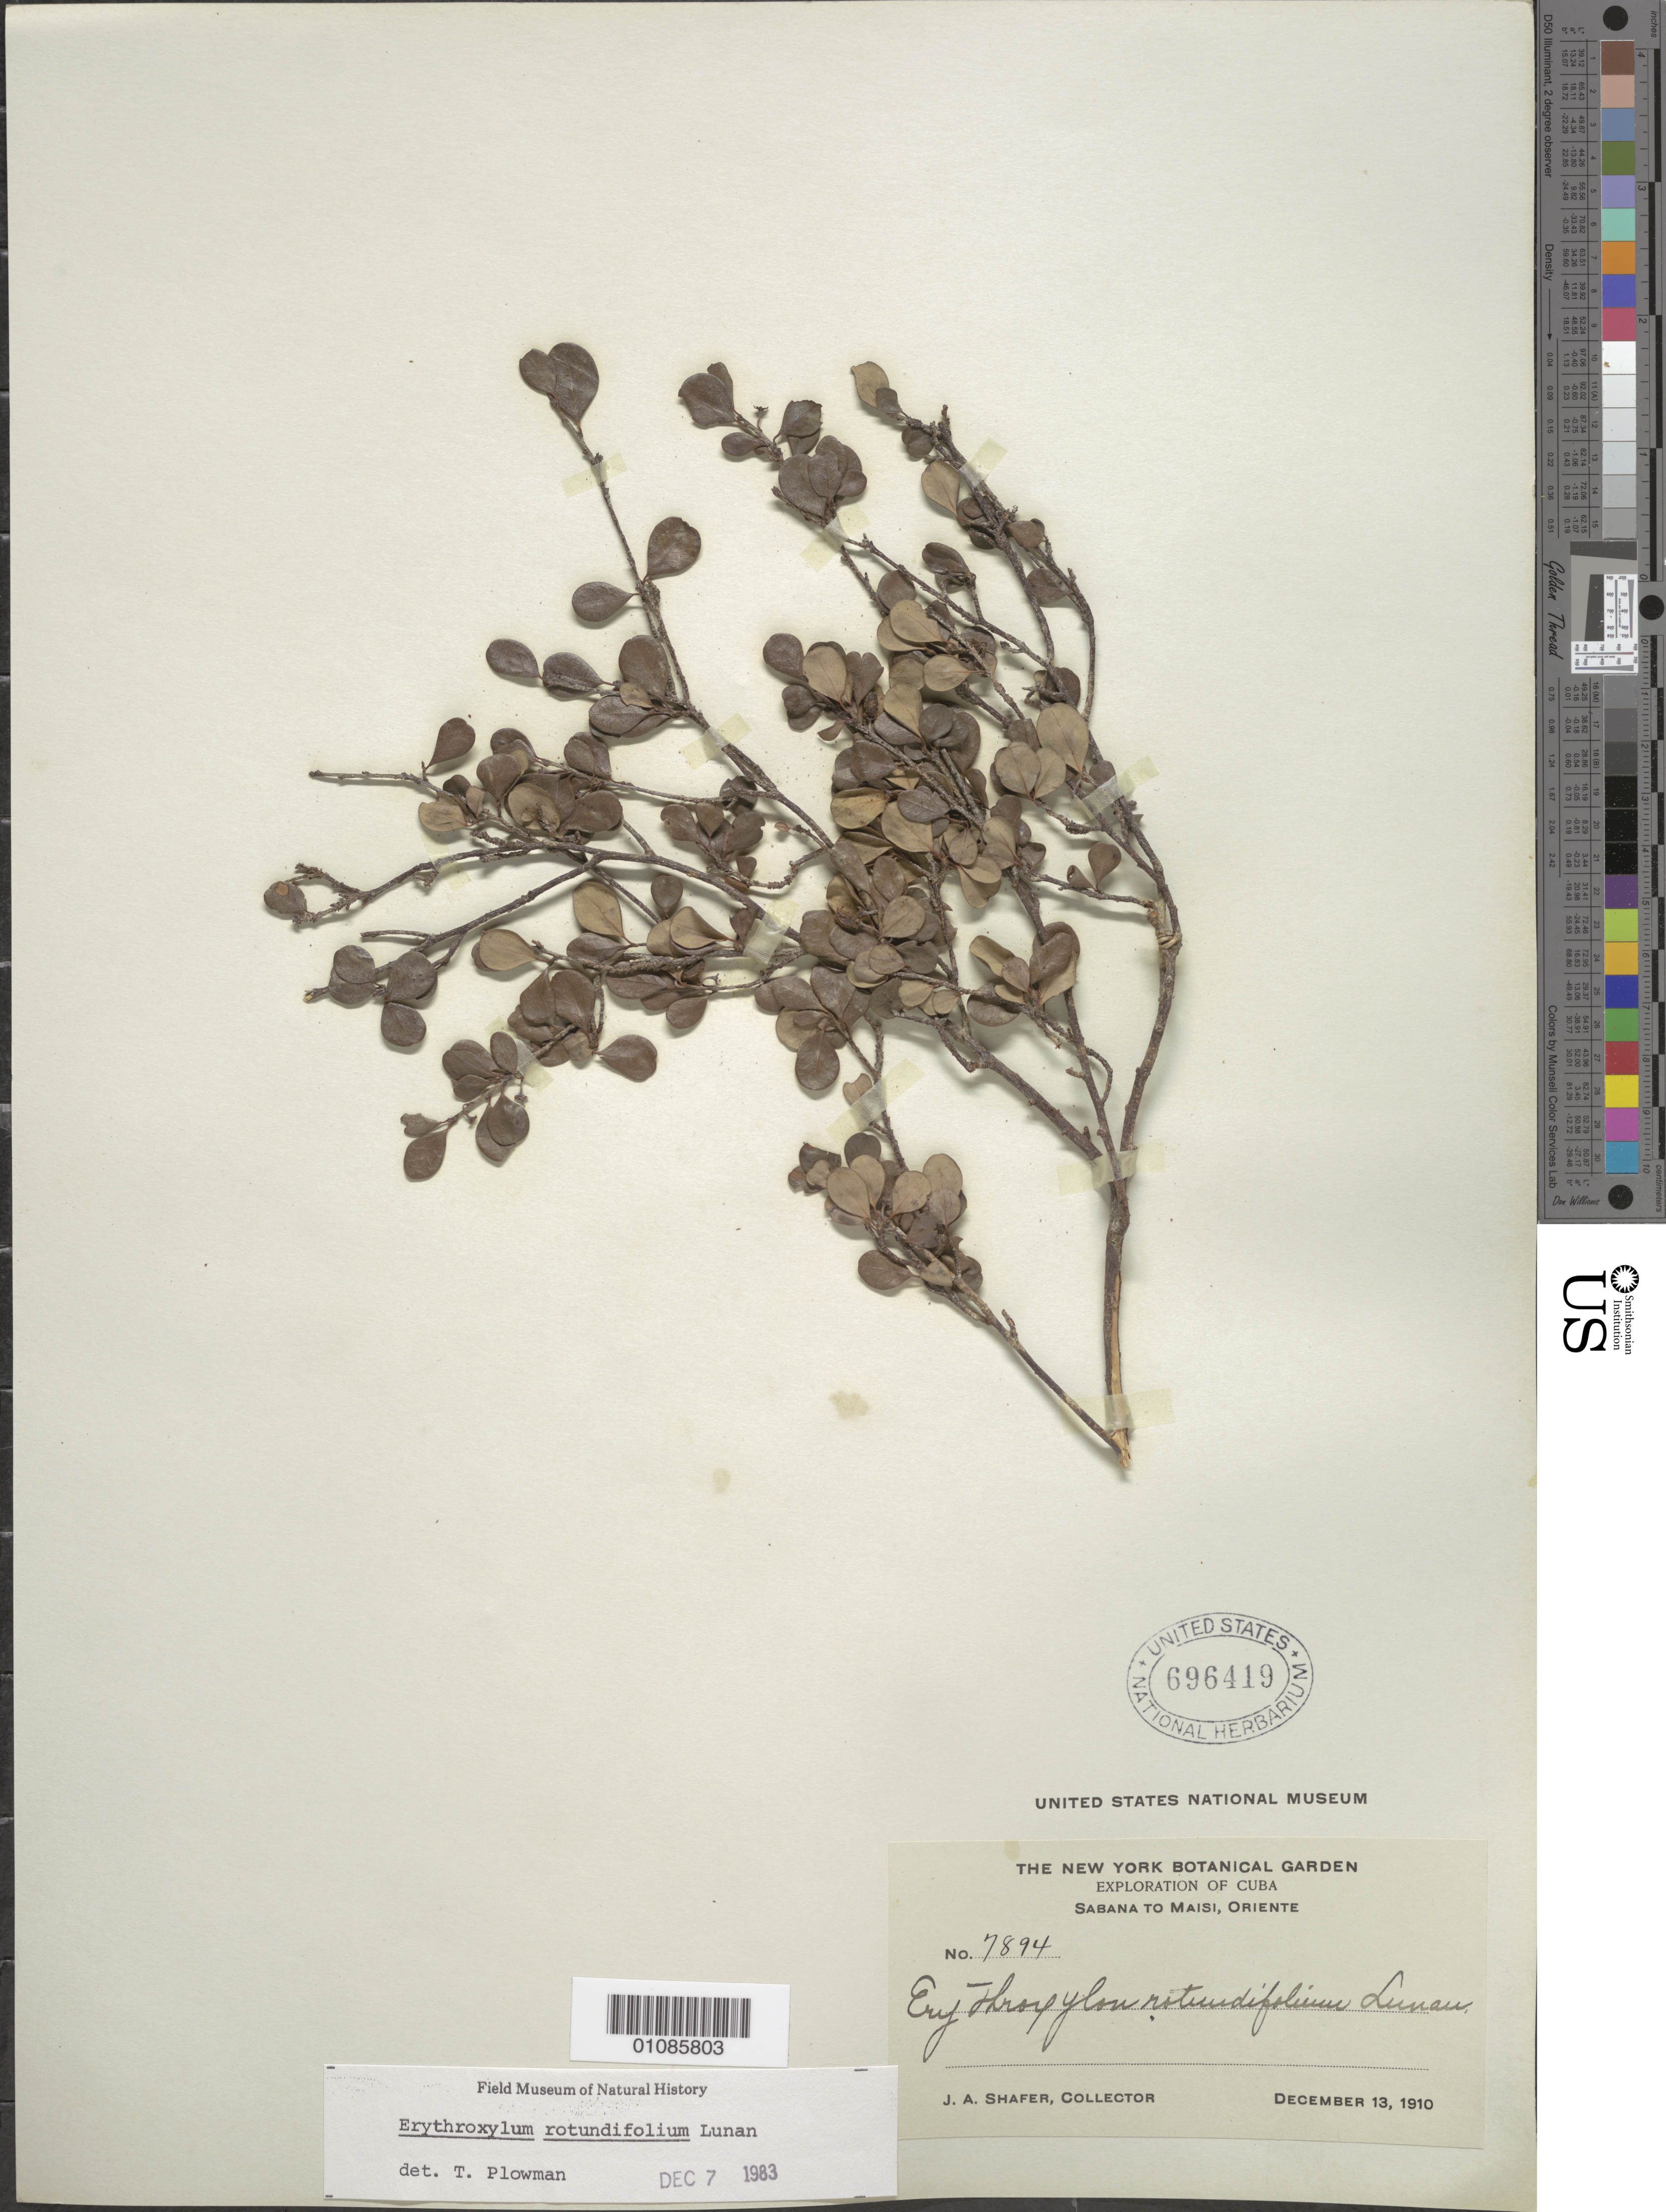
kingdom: Plantae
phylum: Tracheophyta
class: Magnoliopsida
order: Malpighiales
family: Erythroxylaceae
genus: Erythroxylum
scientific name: Erythroxylum rotundifolium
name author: Lunan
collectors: J. A. Shafer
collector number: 7894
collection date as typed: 13 Dec 1910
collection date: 1910-12-13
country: Cuba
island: Cuba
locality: Oriente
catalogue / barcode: US 696419